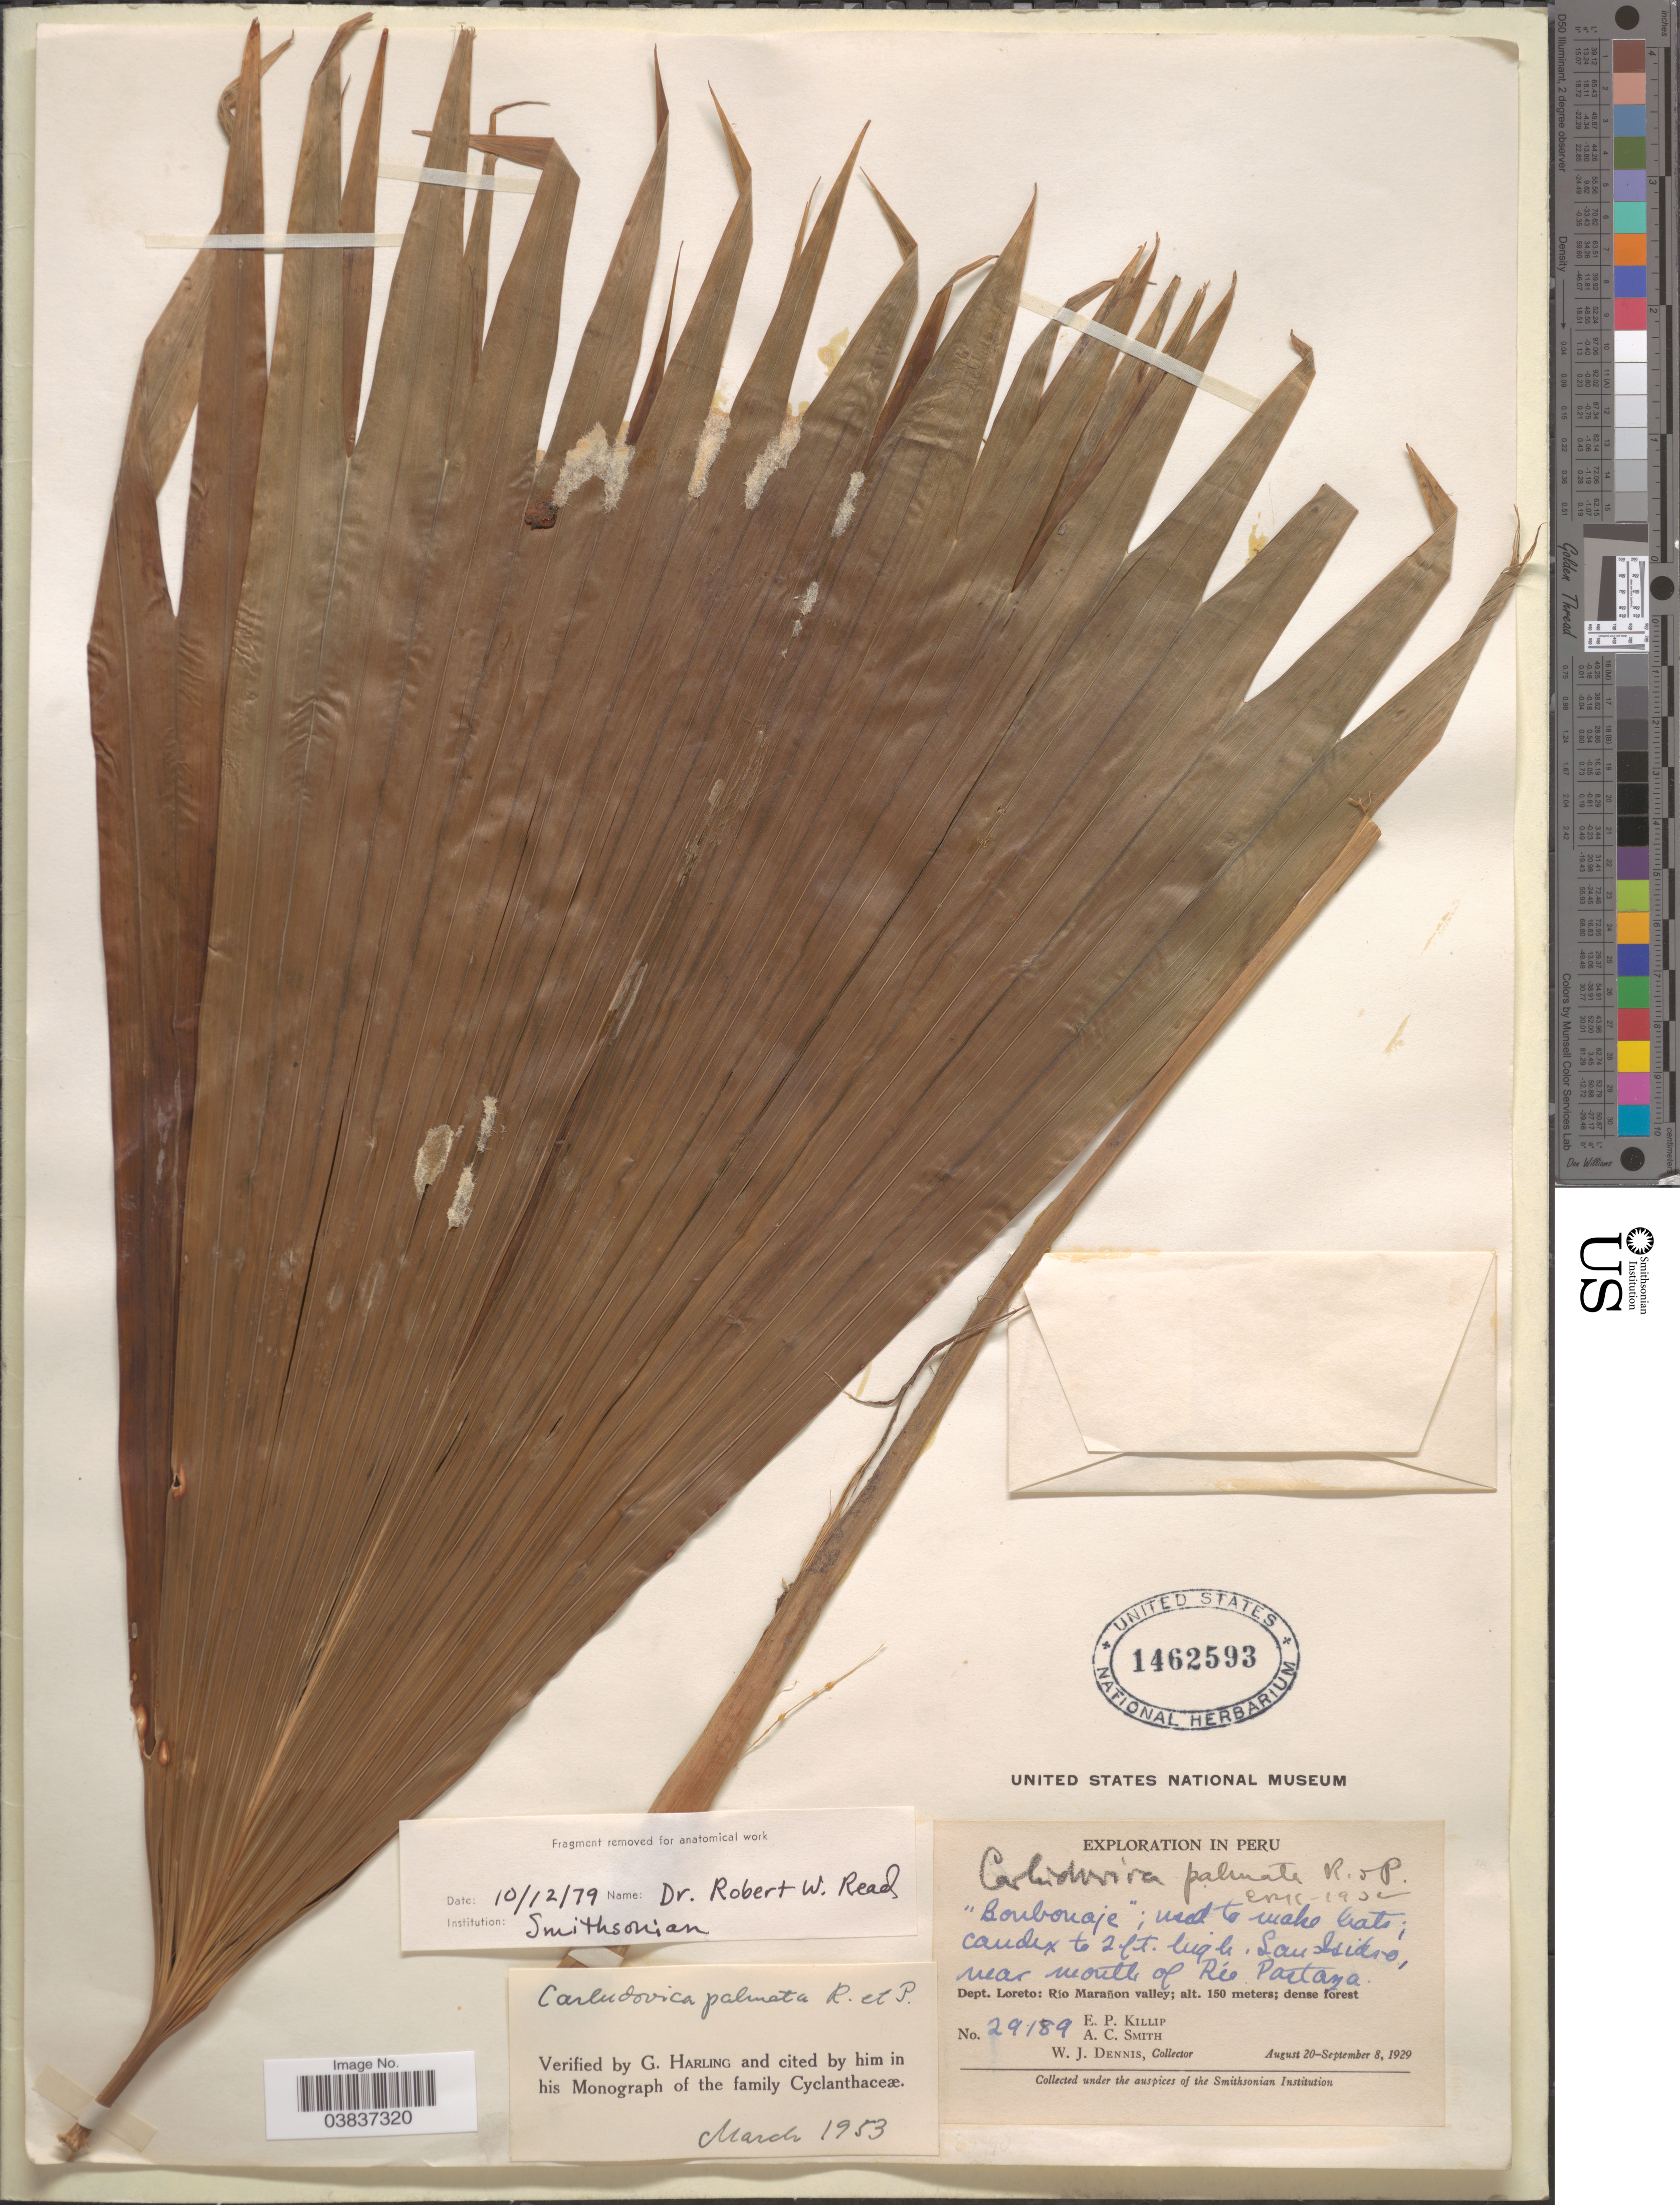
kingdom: Plantae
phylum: Tracheophyta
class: Liliopsida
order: Pandanales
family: Cyclanthaceae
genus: Carludovica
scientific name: Carludovica palmata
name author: Ruiz & Pav.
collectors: E. P. Killip, A. C. Smith & W. J. Dennis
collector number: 29189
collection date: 1929-08-20/1929-09-08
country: Peru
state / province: Loreto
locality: San Isidro, near mouth of Río Pastaza. Dept, Loreto: Río Marañon valley.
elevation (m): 150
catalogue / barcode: US 1462593